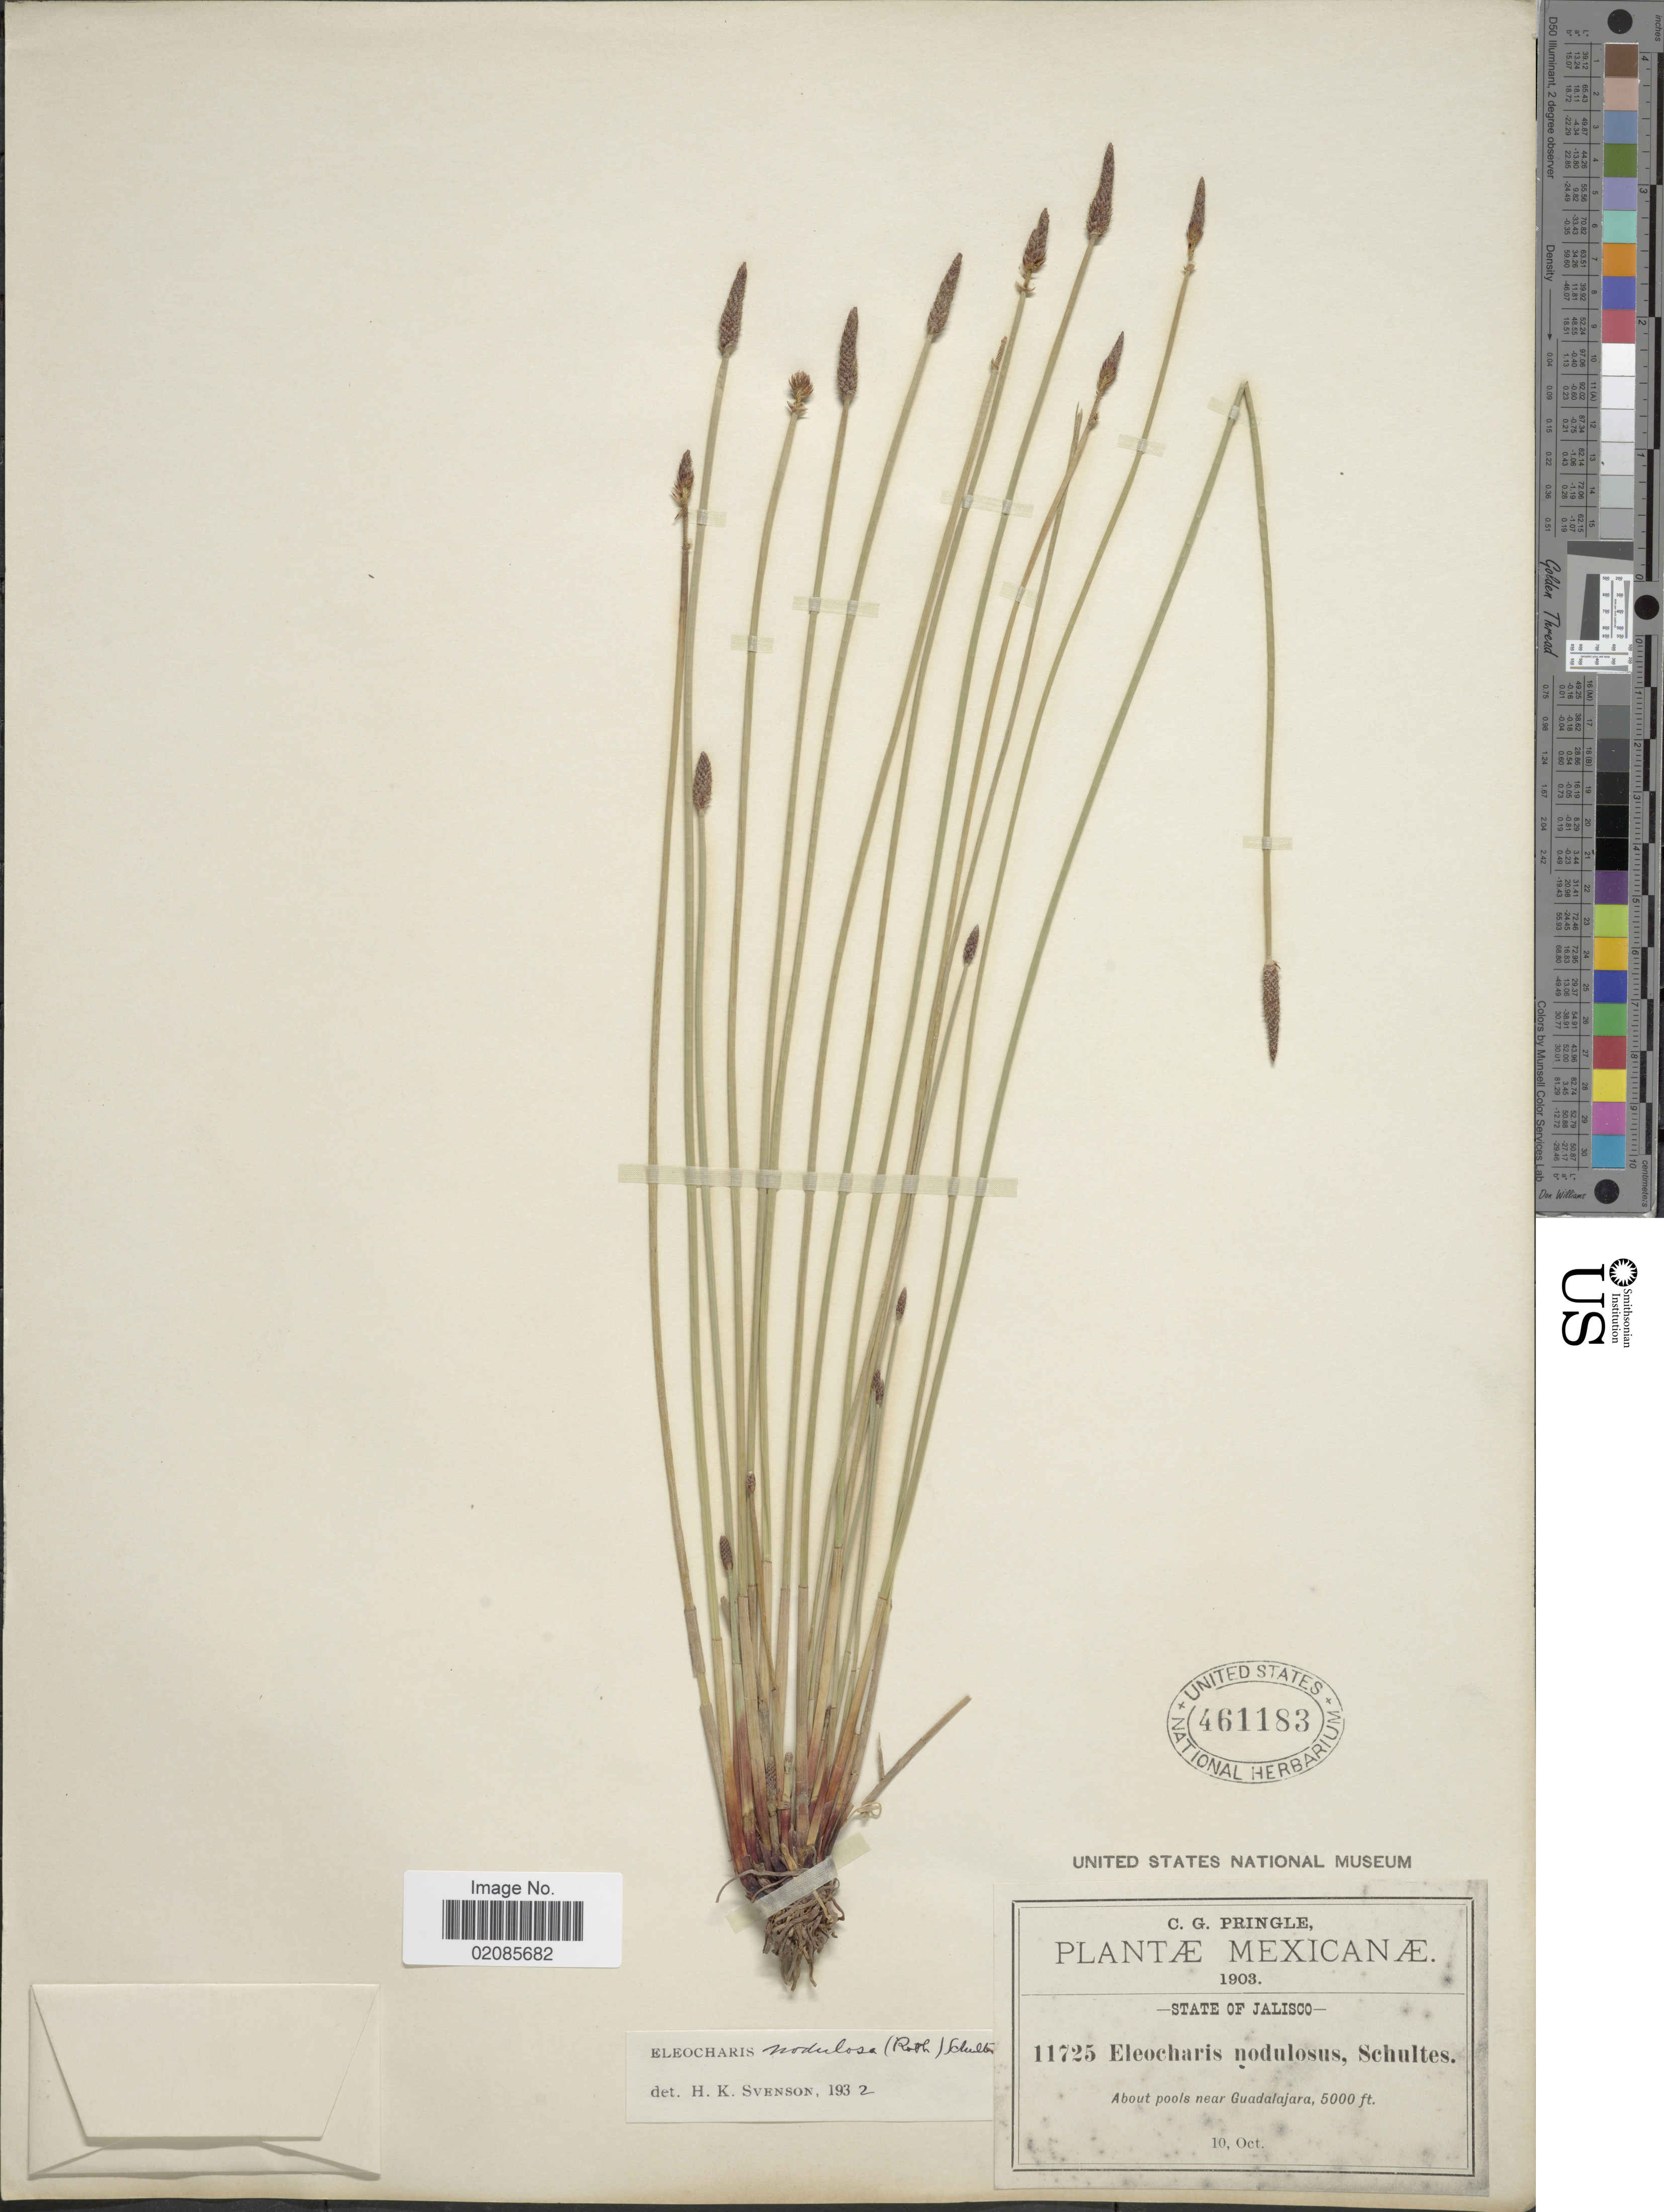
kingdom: Plantae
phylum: Tracheophyta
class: Liliopsida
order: Poales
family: Cyperaceae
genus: Eleocharis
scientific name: Eleocharis montana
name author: (Kunth) Roem. & Schult.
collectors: C. G. Pringle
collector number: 11725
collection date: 1903-10-10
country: Mexico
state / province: Jalisco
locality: About pools near Guadalajara.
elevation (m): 1524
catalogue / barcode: US 461183